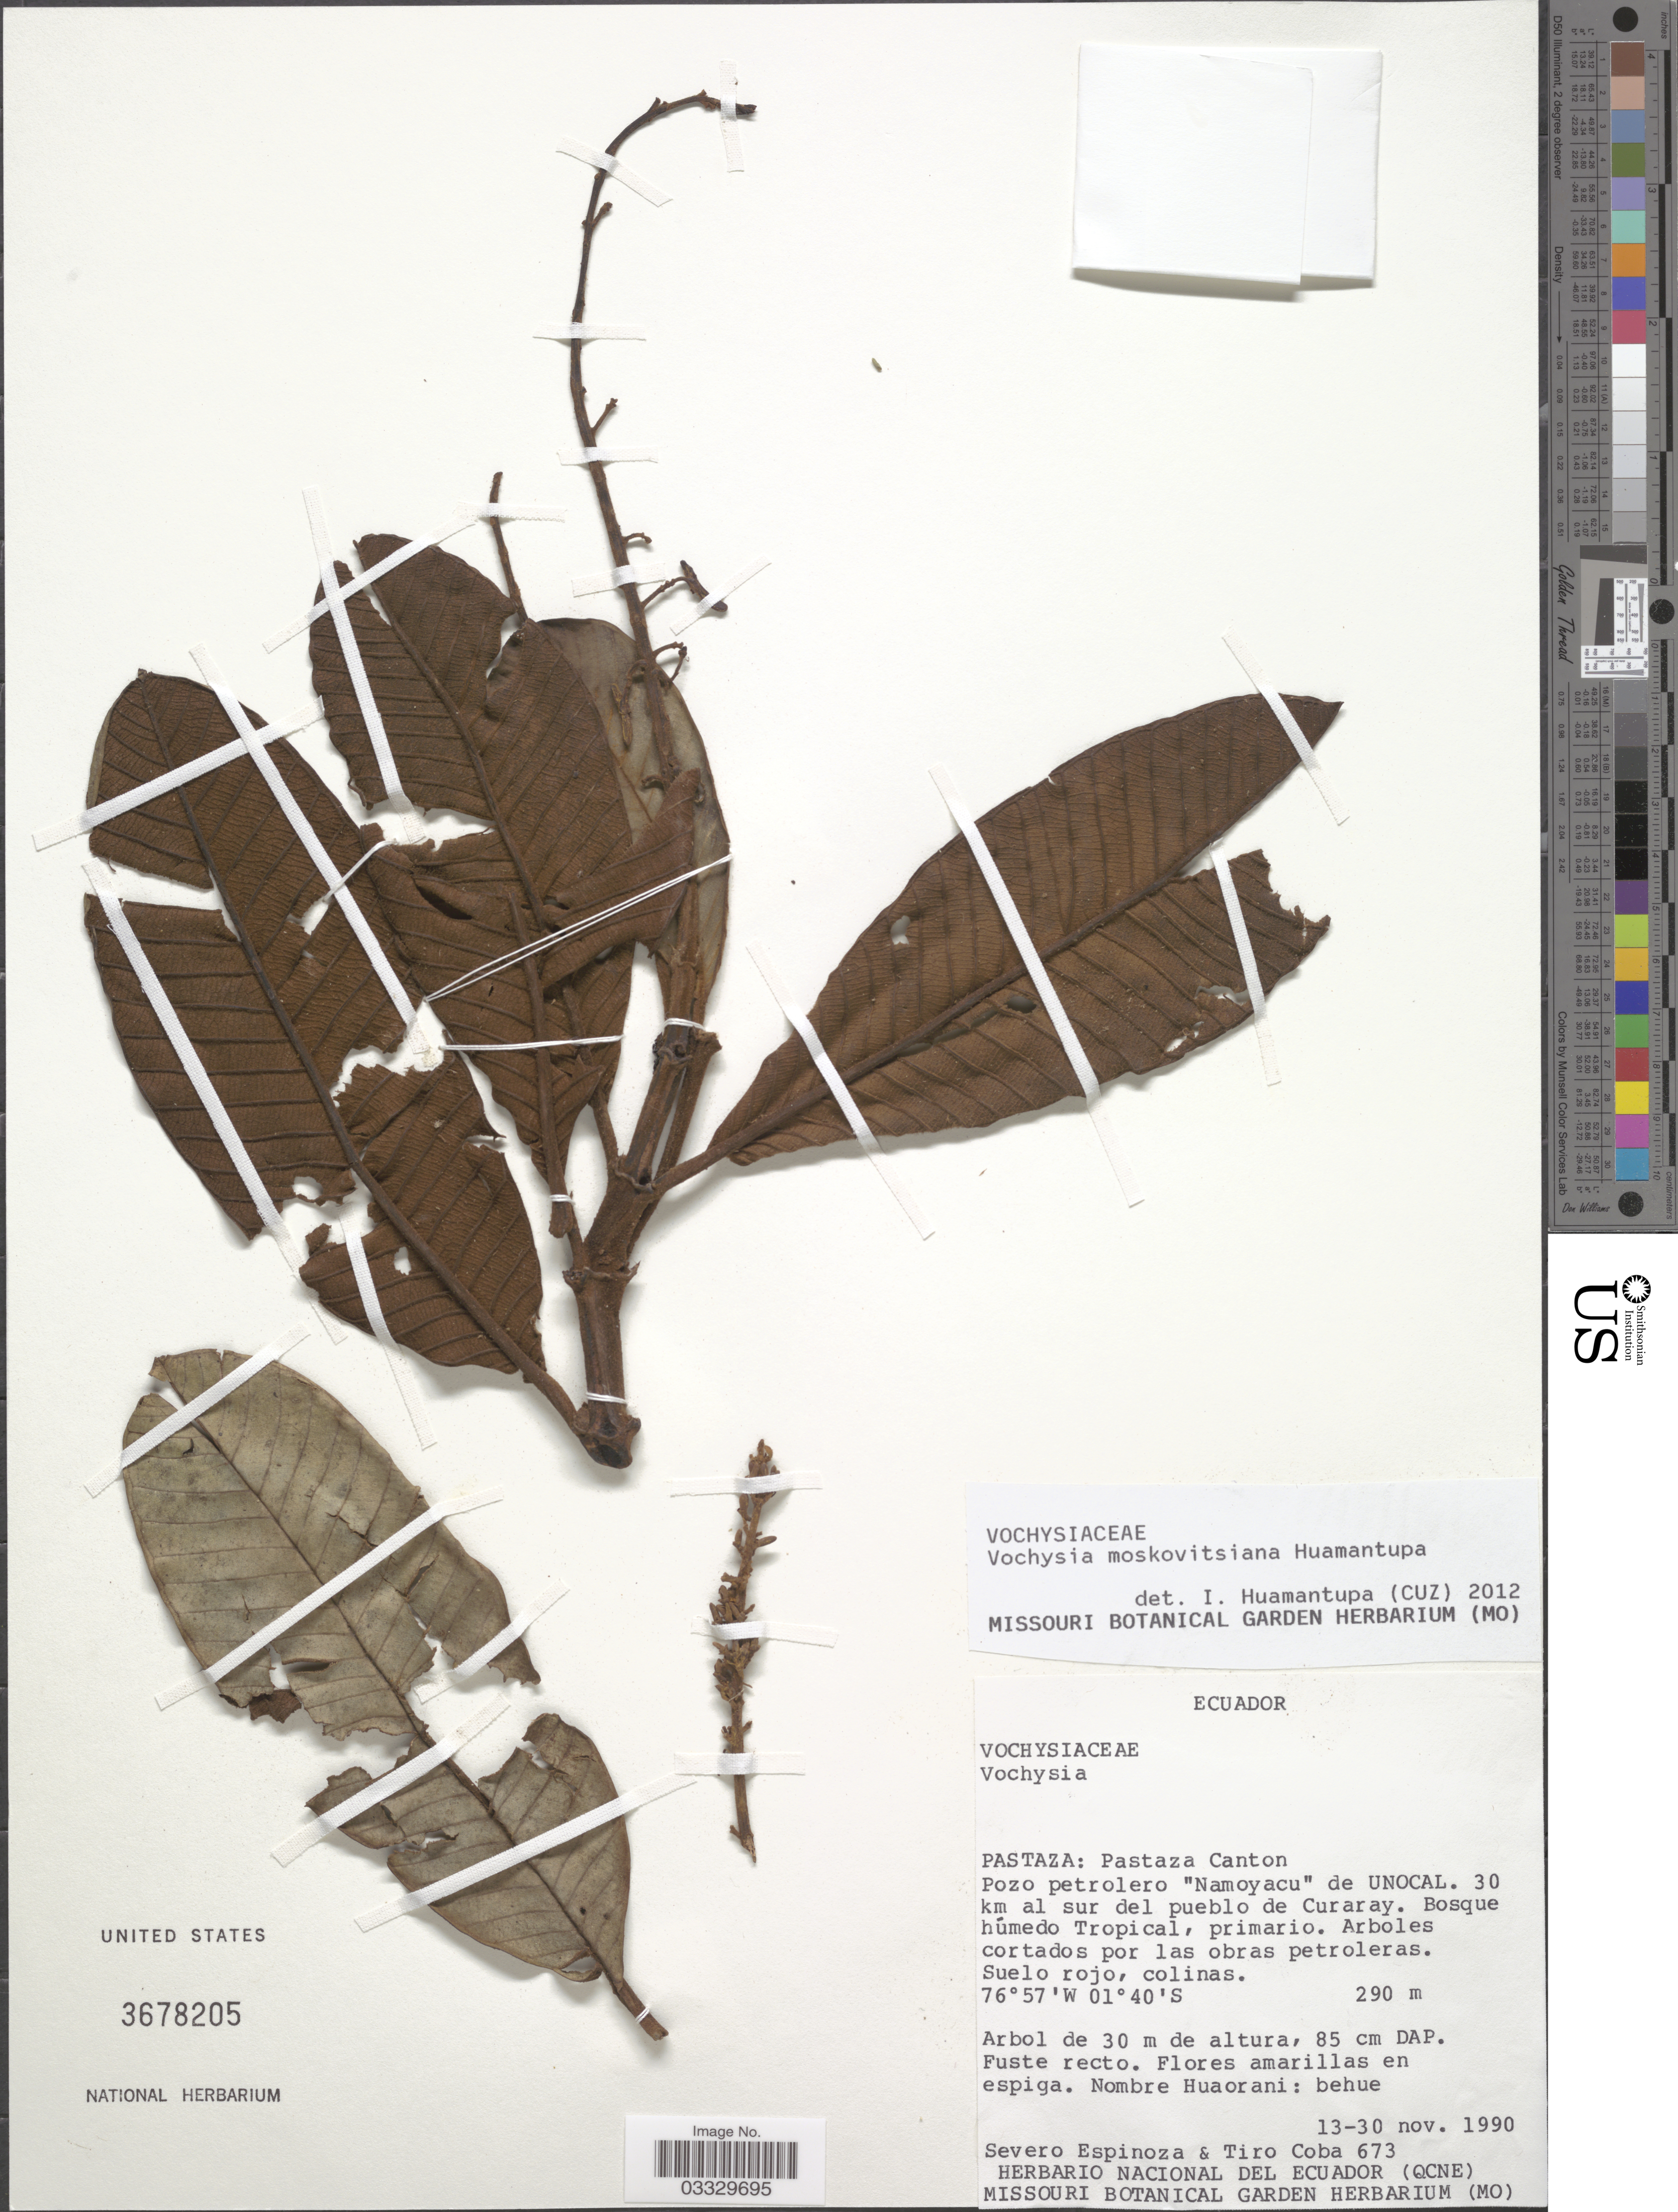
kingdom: Plantae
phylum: Tracheophyta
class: Magnoliopsida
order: Myrtales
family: Vochysiaceae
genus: Vochysia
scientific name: Vochysia moskovitsiana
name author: Huamantupa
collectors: S. Espinoza & T. Coba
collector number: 673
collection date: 1990-11-13/1990-11-30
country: Ecuador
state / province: Pastaza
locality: Pastaza Canton. Pozo petrolero "Namoyacu" de UNOCAL. 30 km al sur del pueblo de Curaray.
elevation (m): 290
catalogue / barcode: US 3678205